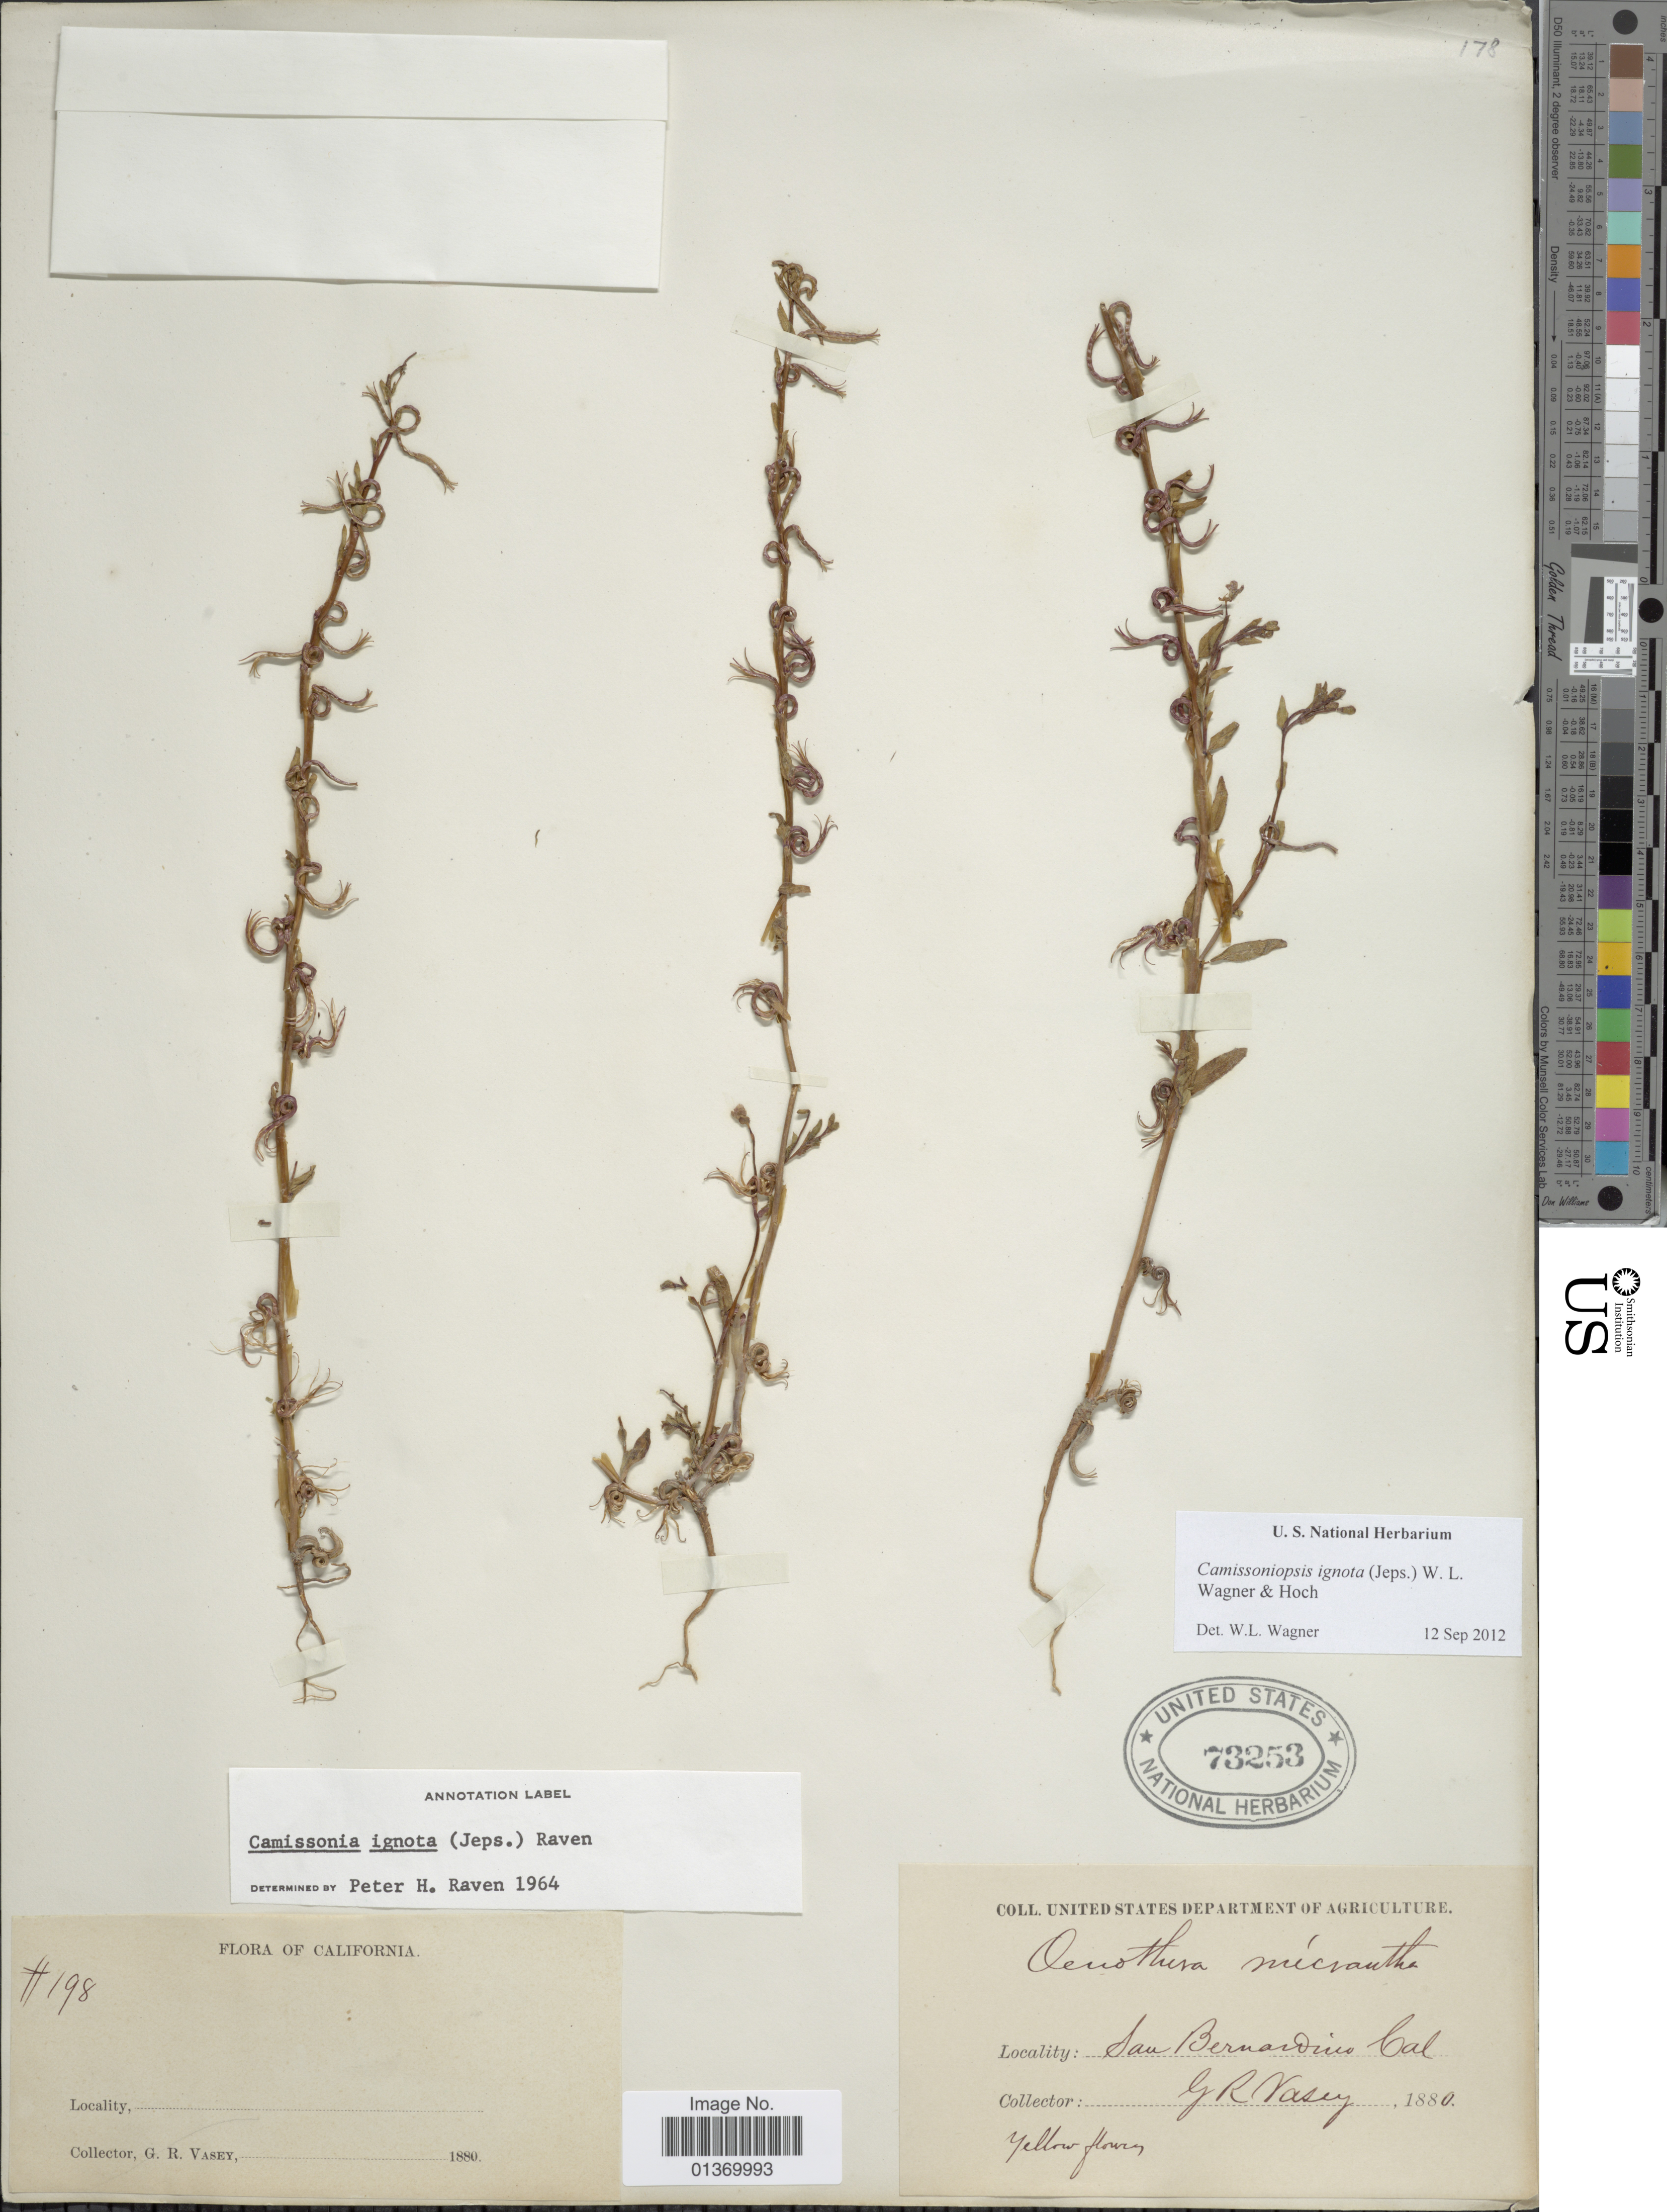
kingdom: Plantae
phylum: Tracheophyta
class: Magnoliopsida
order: Myrtales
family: Onagraceae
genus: Camissoniopsis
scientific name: Camissoniopsis ignota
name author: (Jeps.) W.L. Wagner & Hoch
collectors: G. R. Vasey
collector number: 198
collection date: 1880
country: United States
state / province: California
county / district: San Bernardino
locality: San Bernardino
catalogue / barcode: US 73253